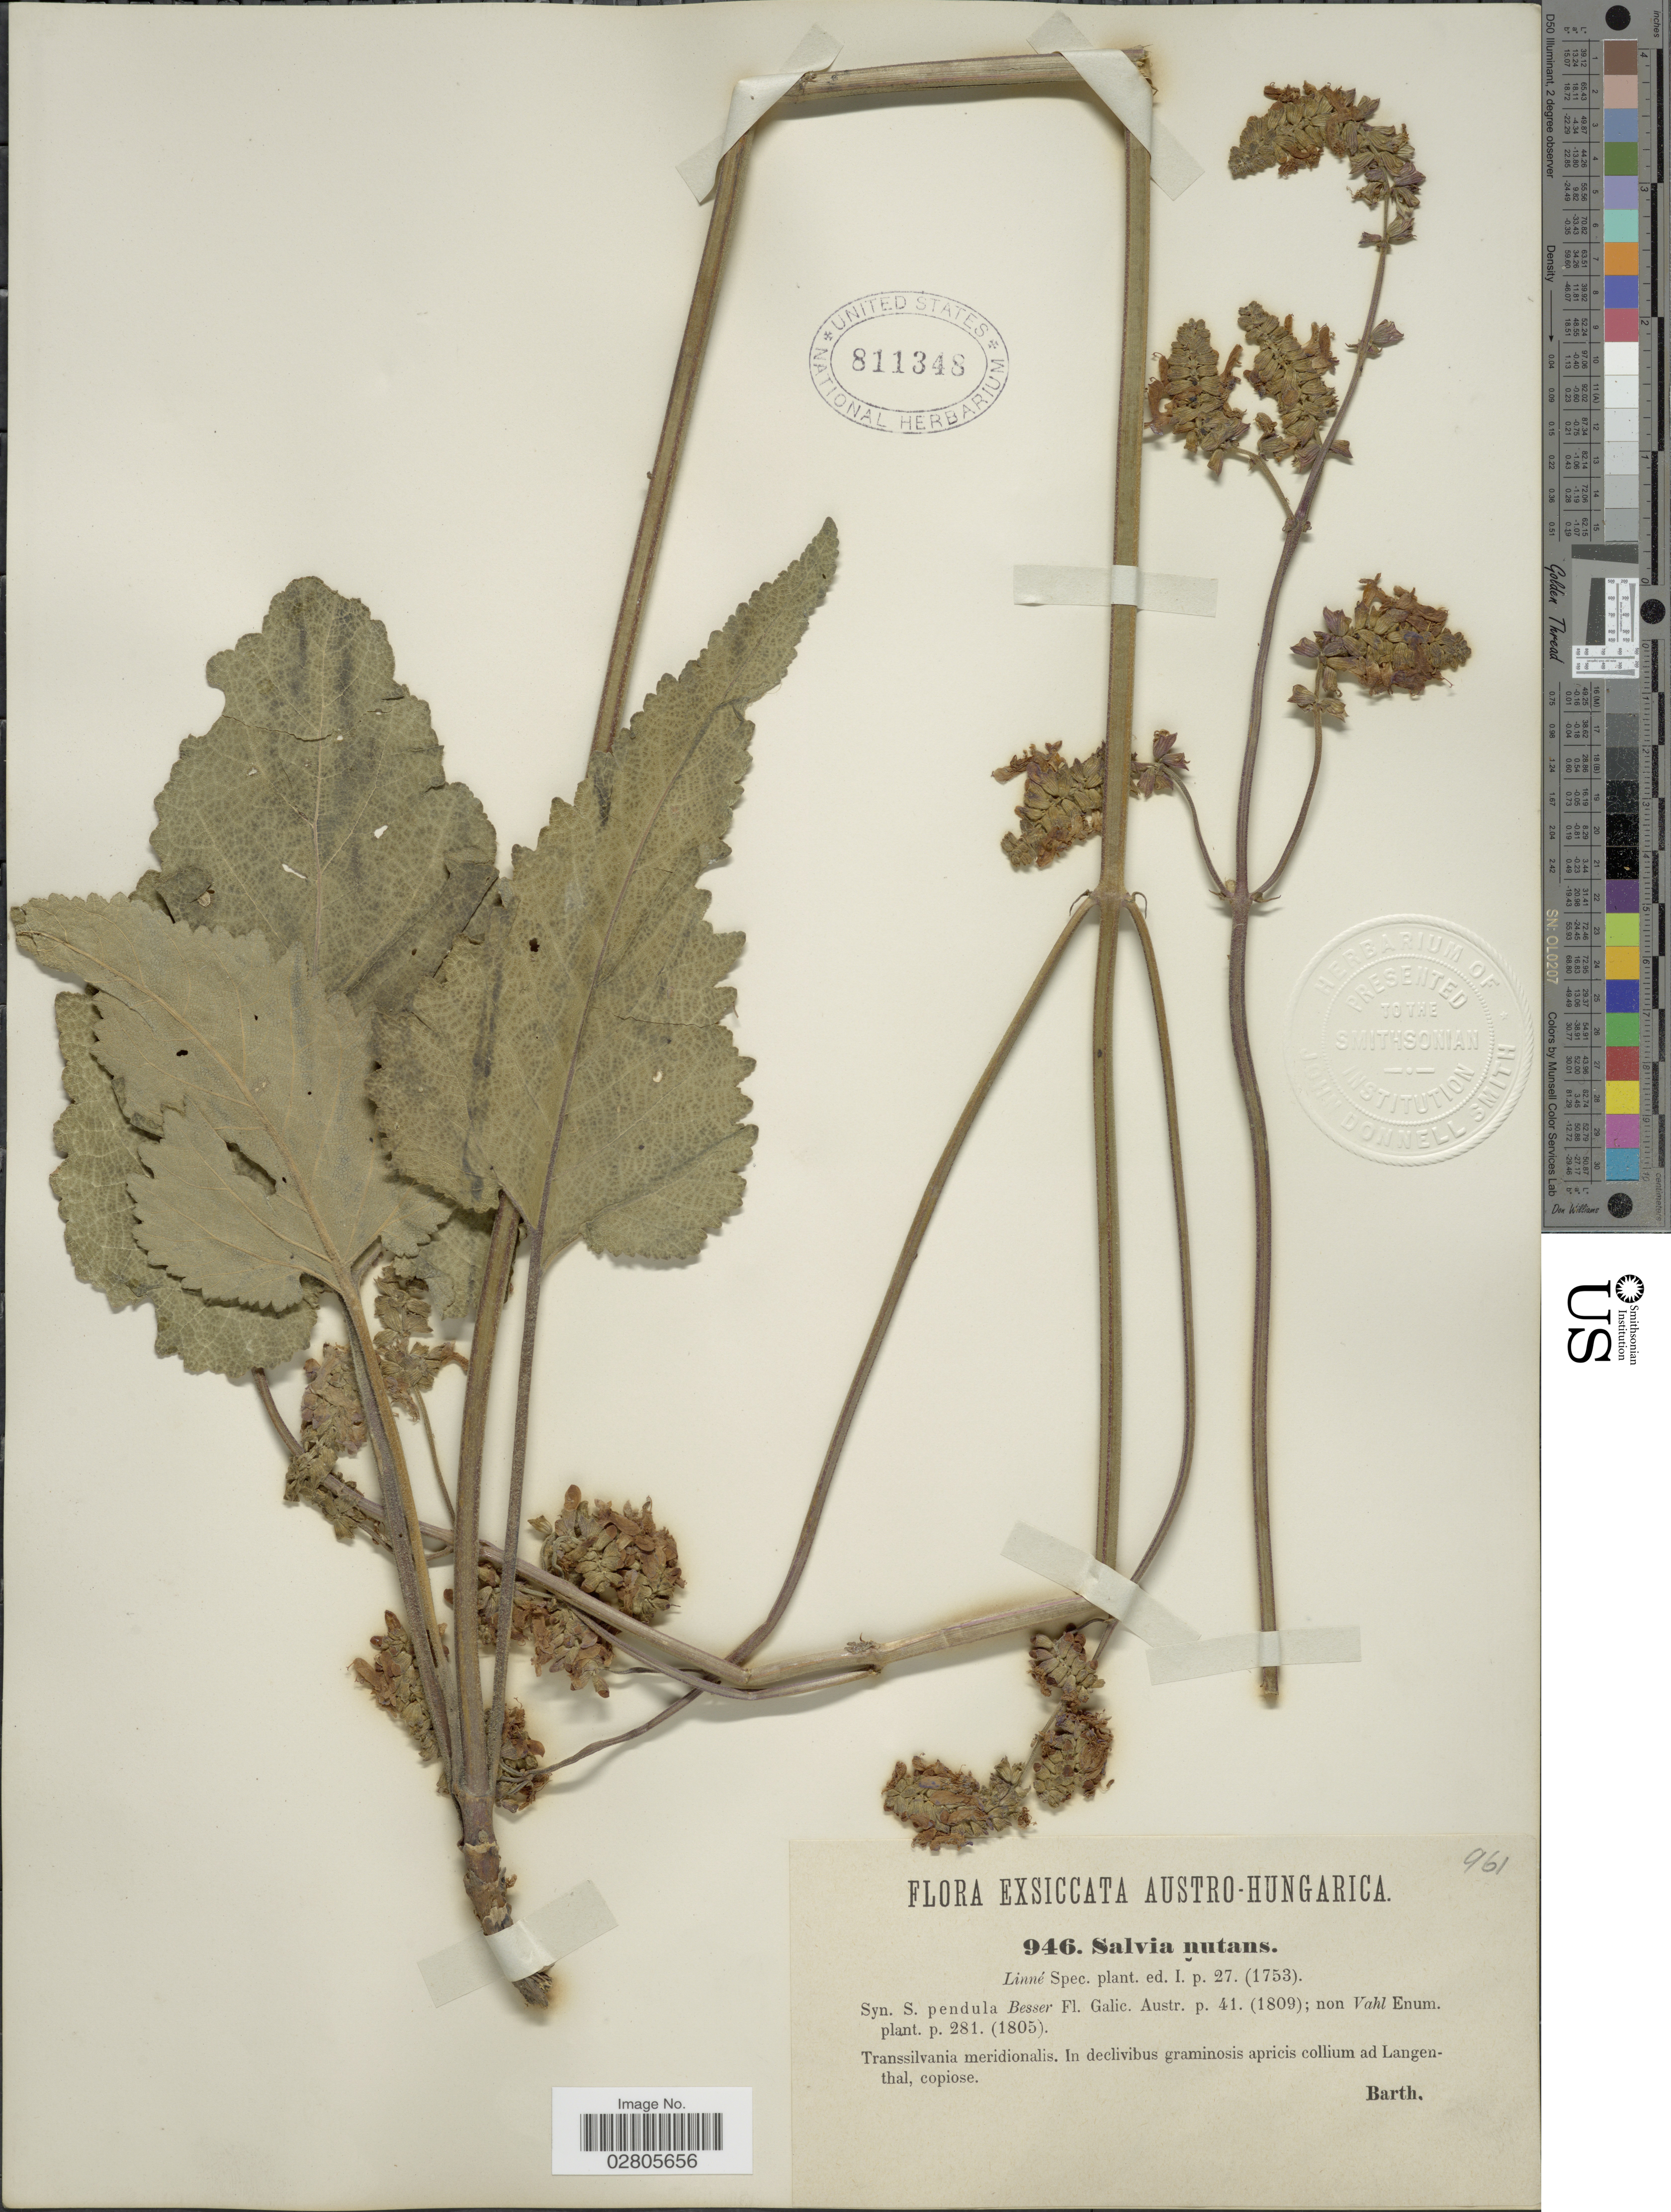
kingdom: Plantae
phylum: Tracheophyta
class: Magnoliopsida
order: Lamiales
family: Lamiaceae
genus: Salvia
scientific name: Salvia nutans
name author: L.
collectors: Barth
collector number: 946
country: Romania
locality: Austro-Hungarica. Transsilvania meridionalis. In declivibus graminosis apricis collium ad Langenthal, copiose.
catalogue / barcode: US 811348